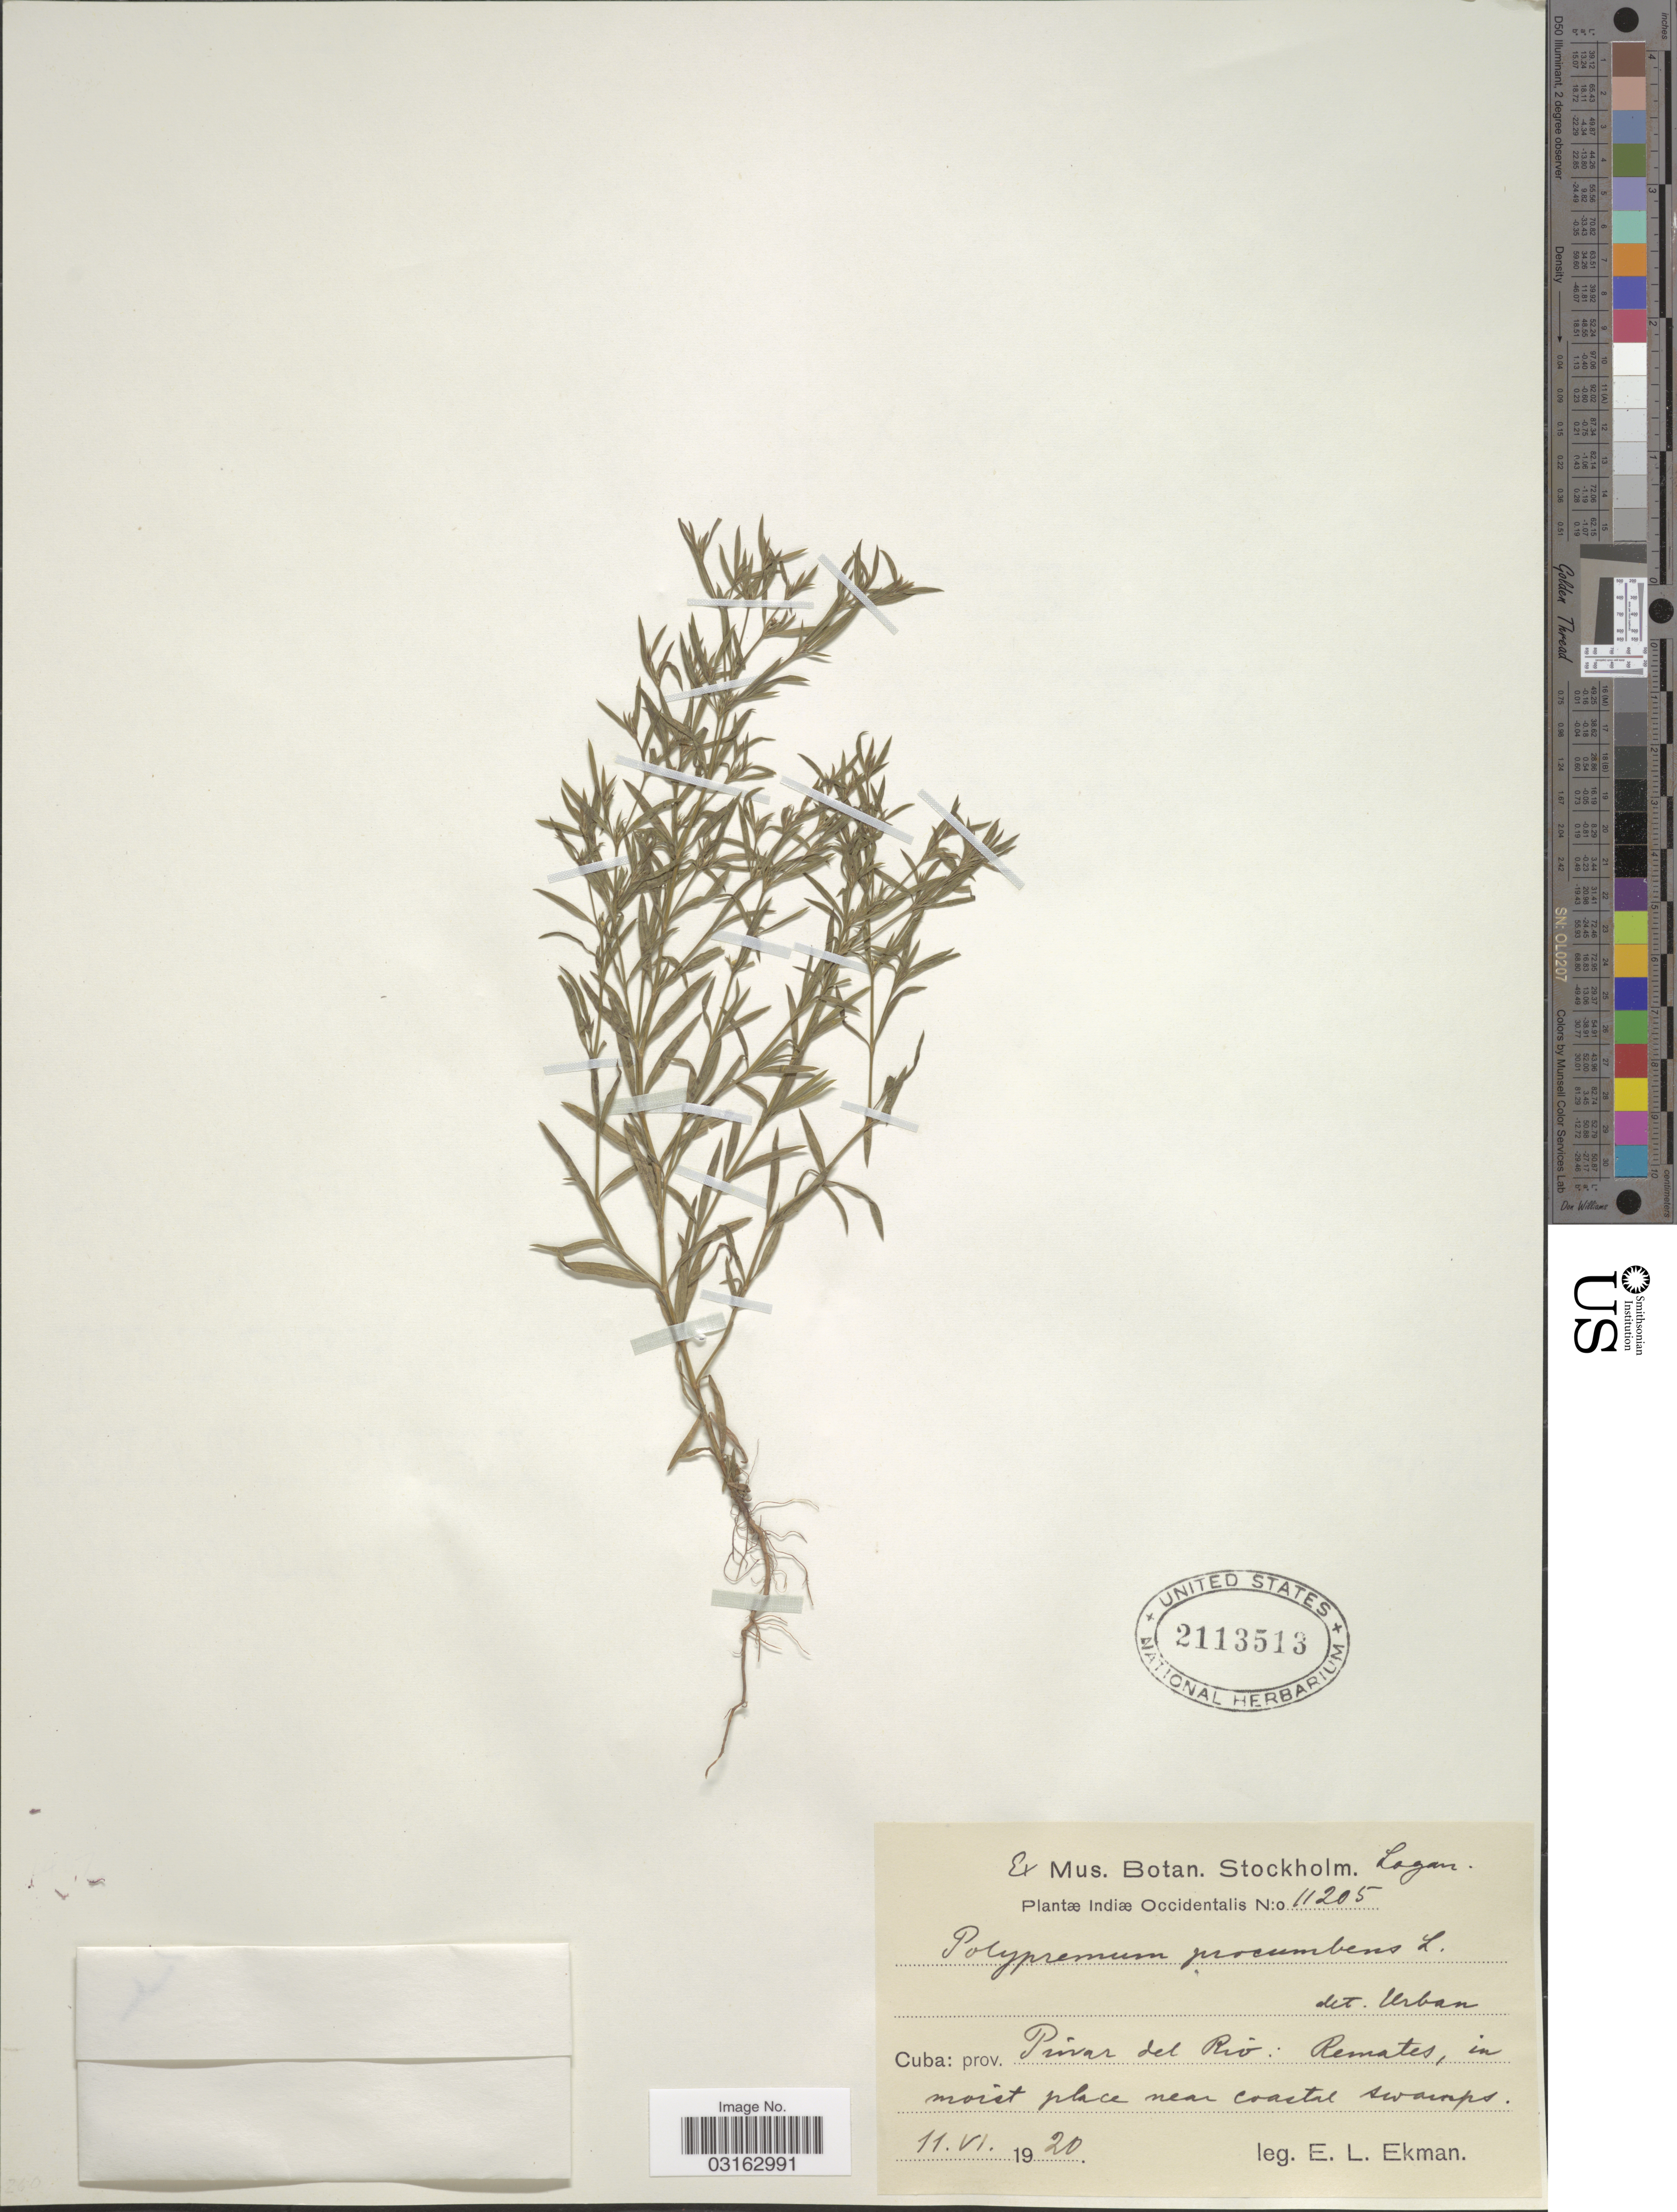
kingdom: Plantae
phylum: Tracheophyta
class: Magnoliopsida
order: Lamiales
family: Tetrachondraceae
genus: Polypremum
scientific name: Polypremum procumbens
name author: L.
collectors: E. L. Ekman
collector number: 11205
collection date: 1920-06-11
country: Cuba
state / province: Pinar del Río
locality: Indiæ Occidentalis, Remates, in moist place near coastal swamps.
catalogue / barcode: US 2113513